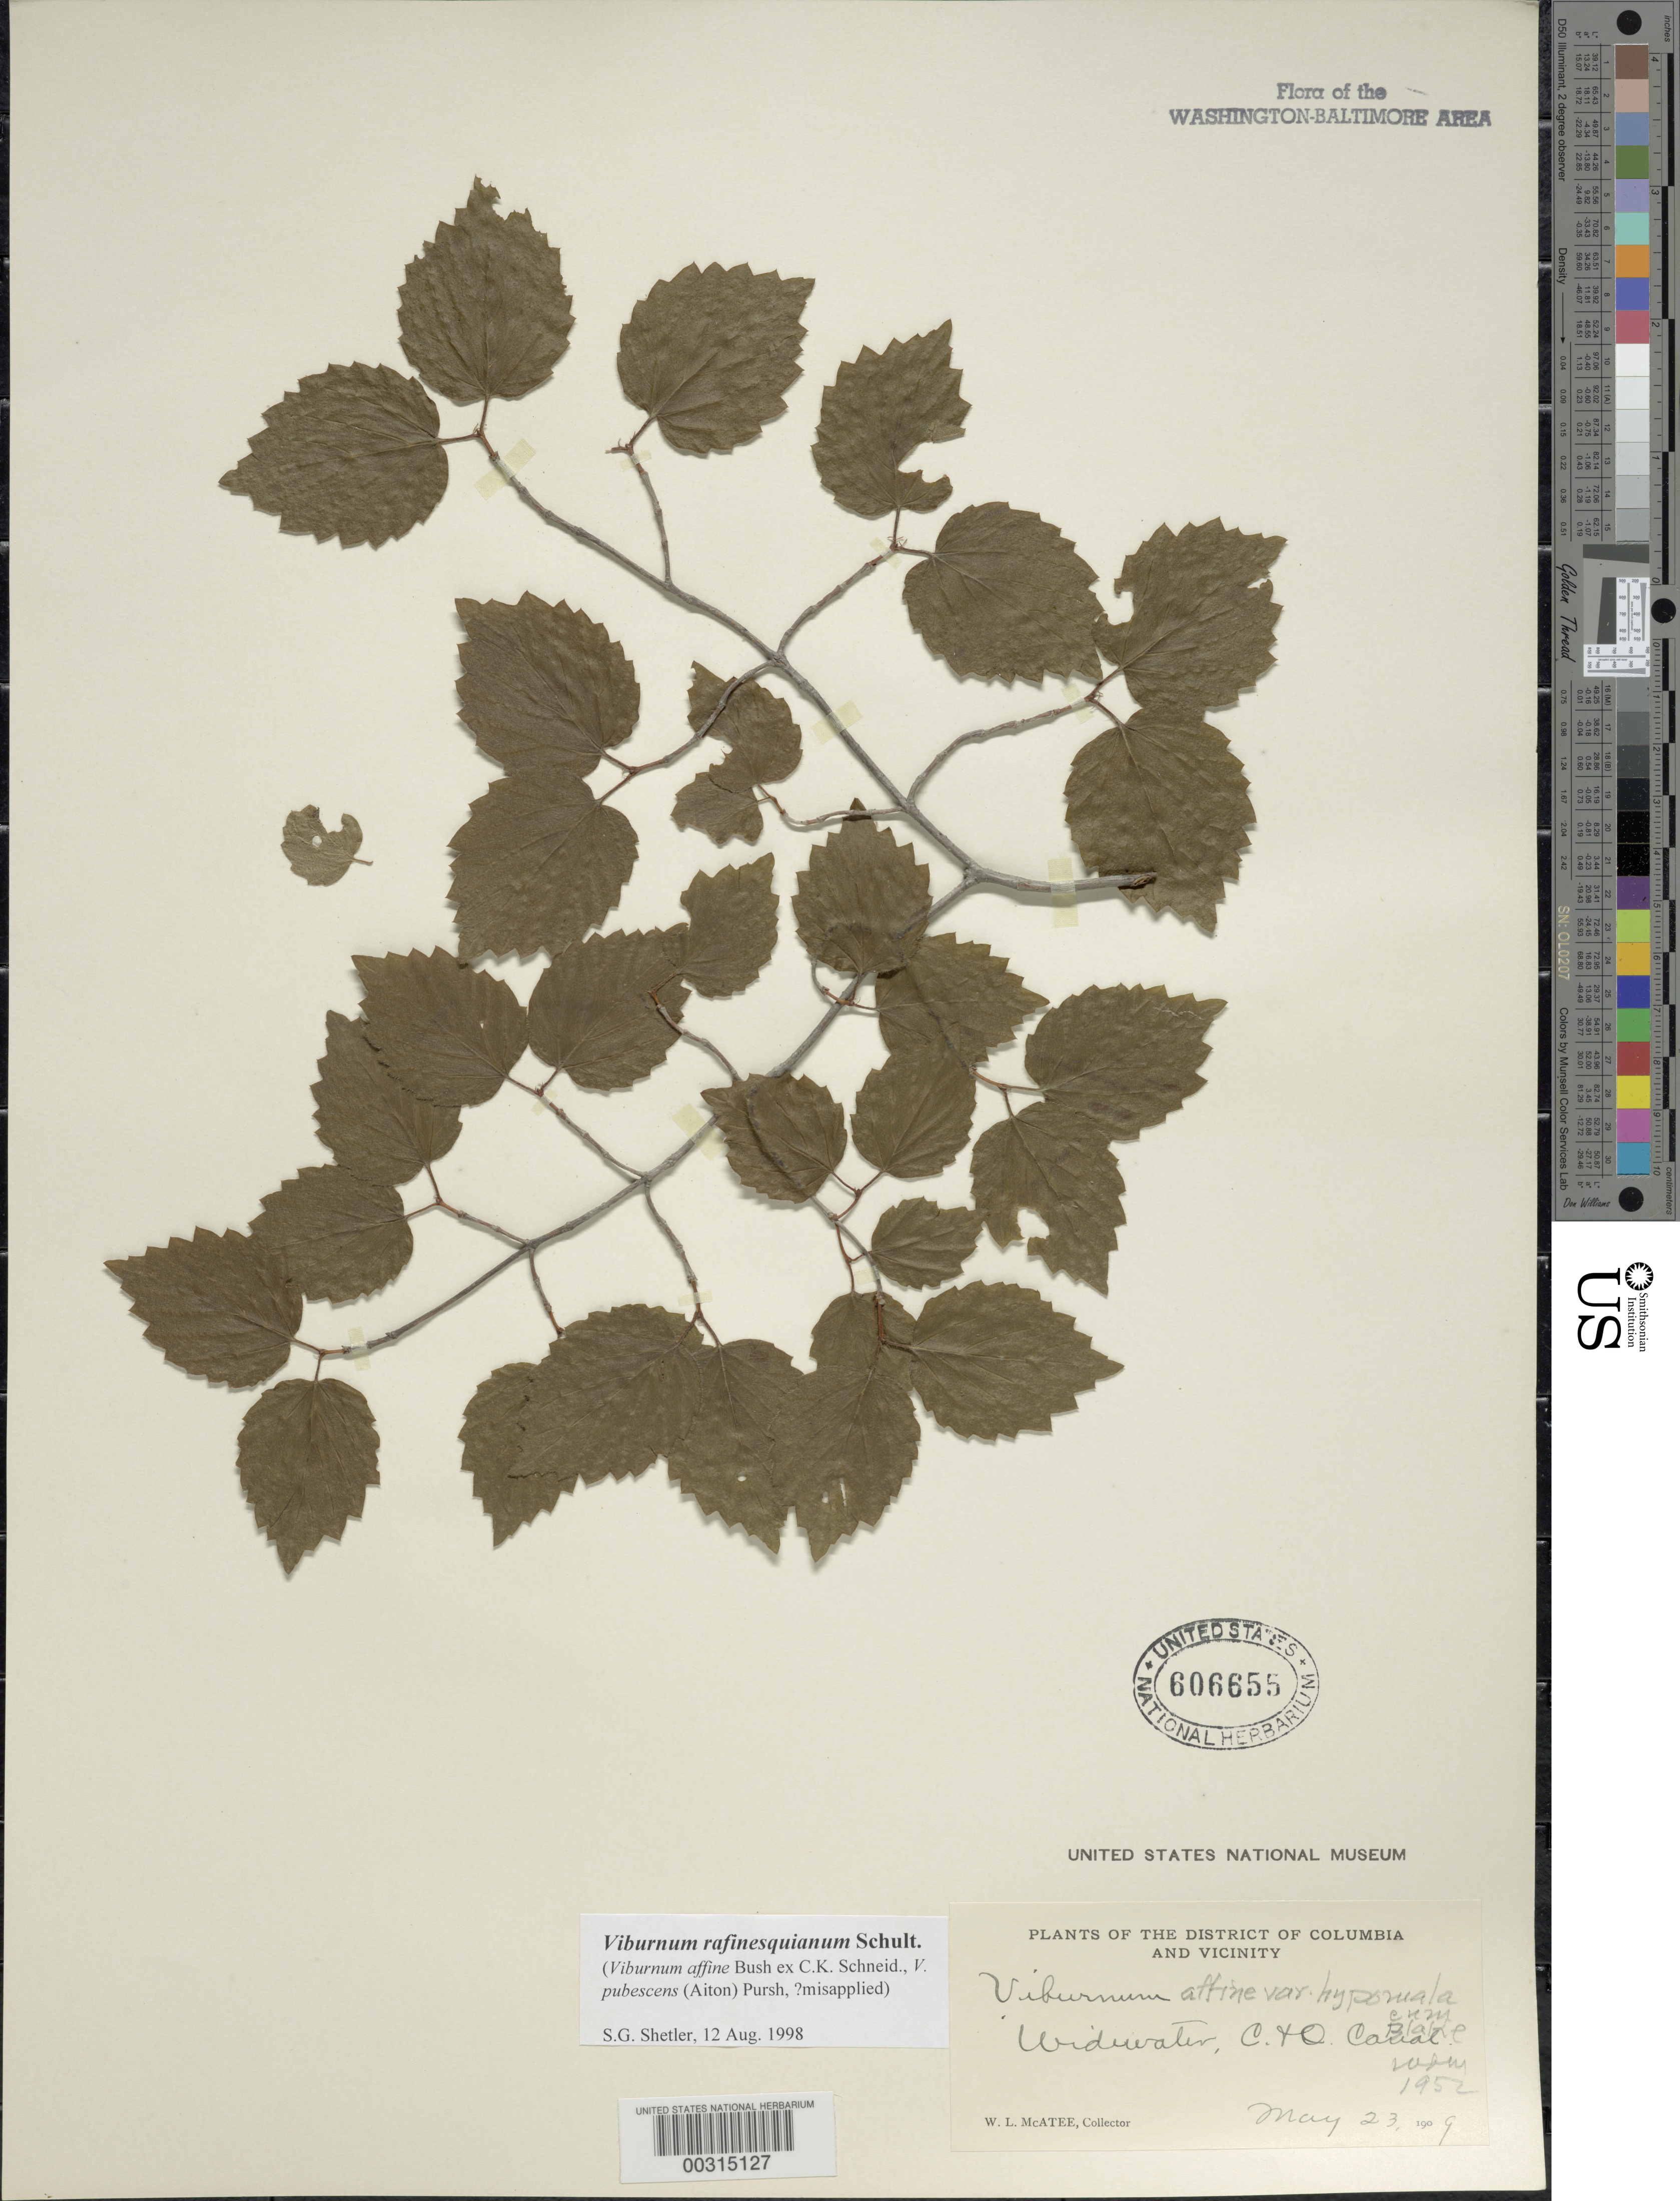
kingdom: Plantae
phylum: Tracheophyta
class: Magnoliopsida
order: Dipsacales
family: Viburnaceae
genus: Viburnum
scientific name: Viburnum rafinesqueanum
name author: Schult.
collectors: W. McAtee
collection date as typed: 23 May 1909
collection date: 1909-05-23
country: United States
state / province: Maryland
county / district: Montgomery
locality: Widewater, C. & O. Canal C. & O. Canal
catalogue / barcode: US 606655